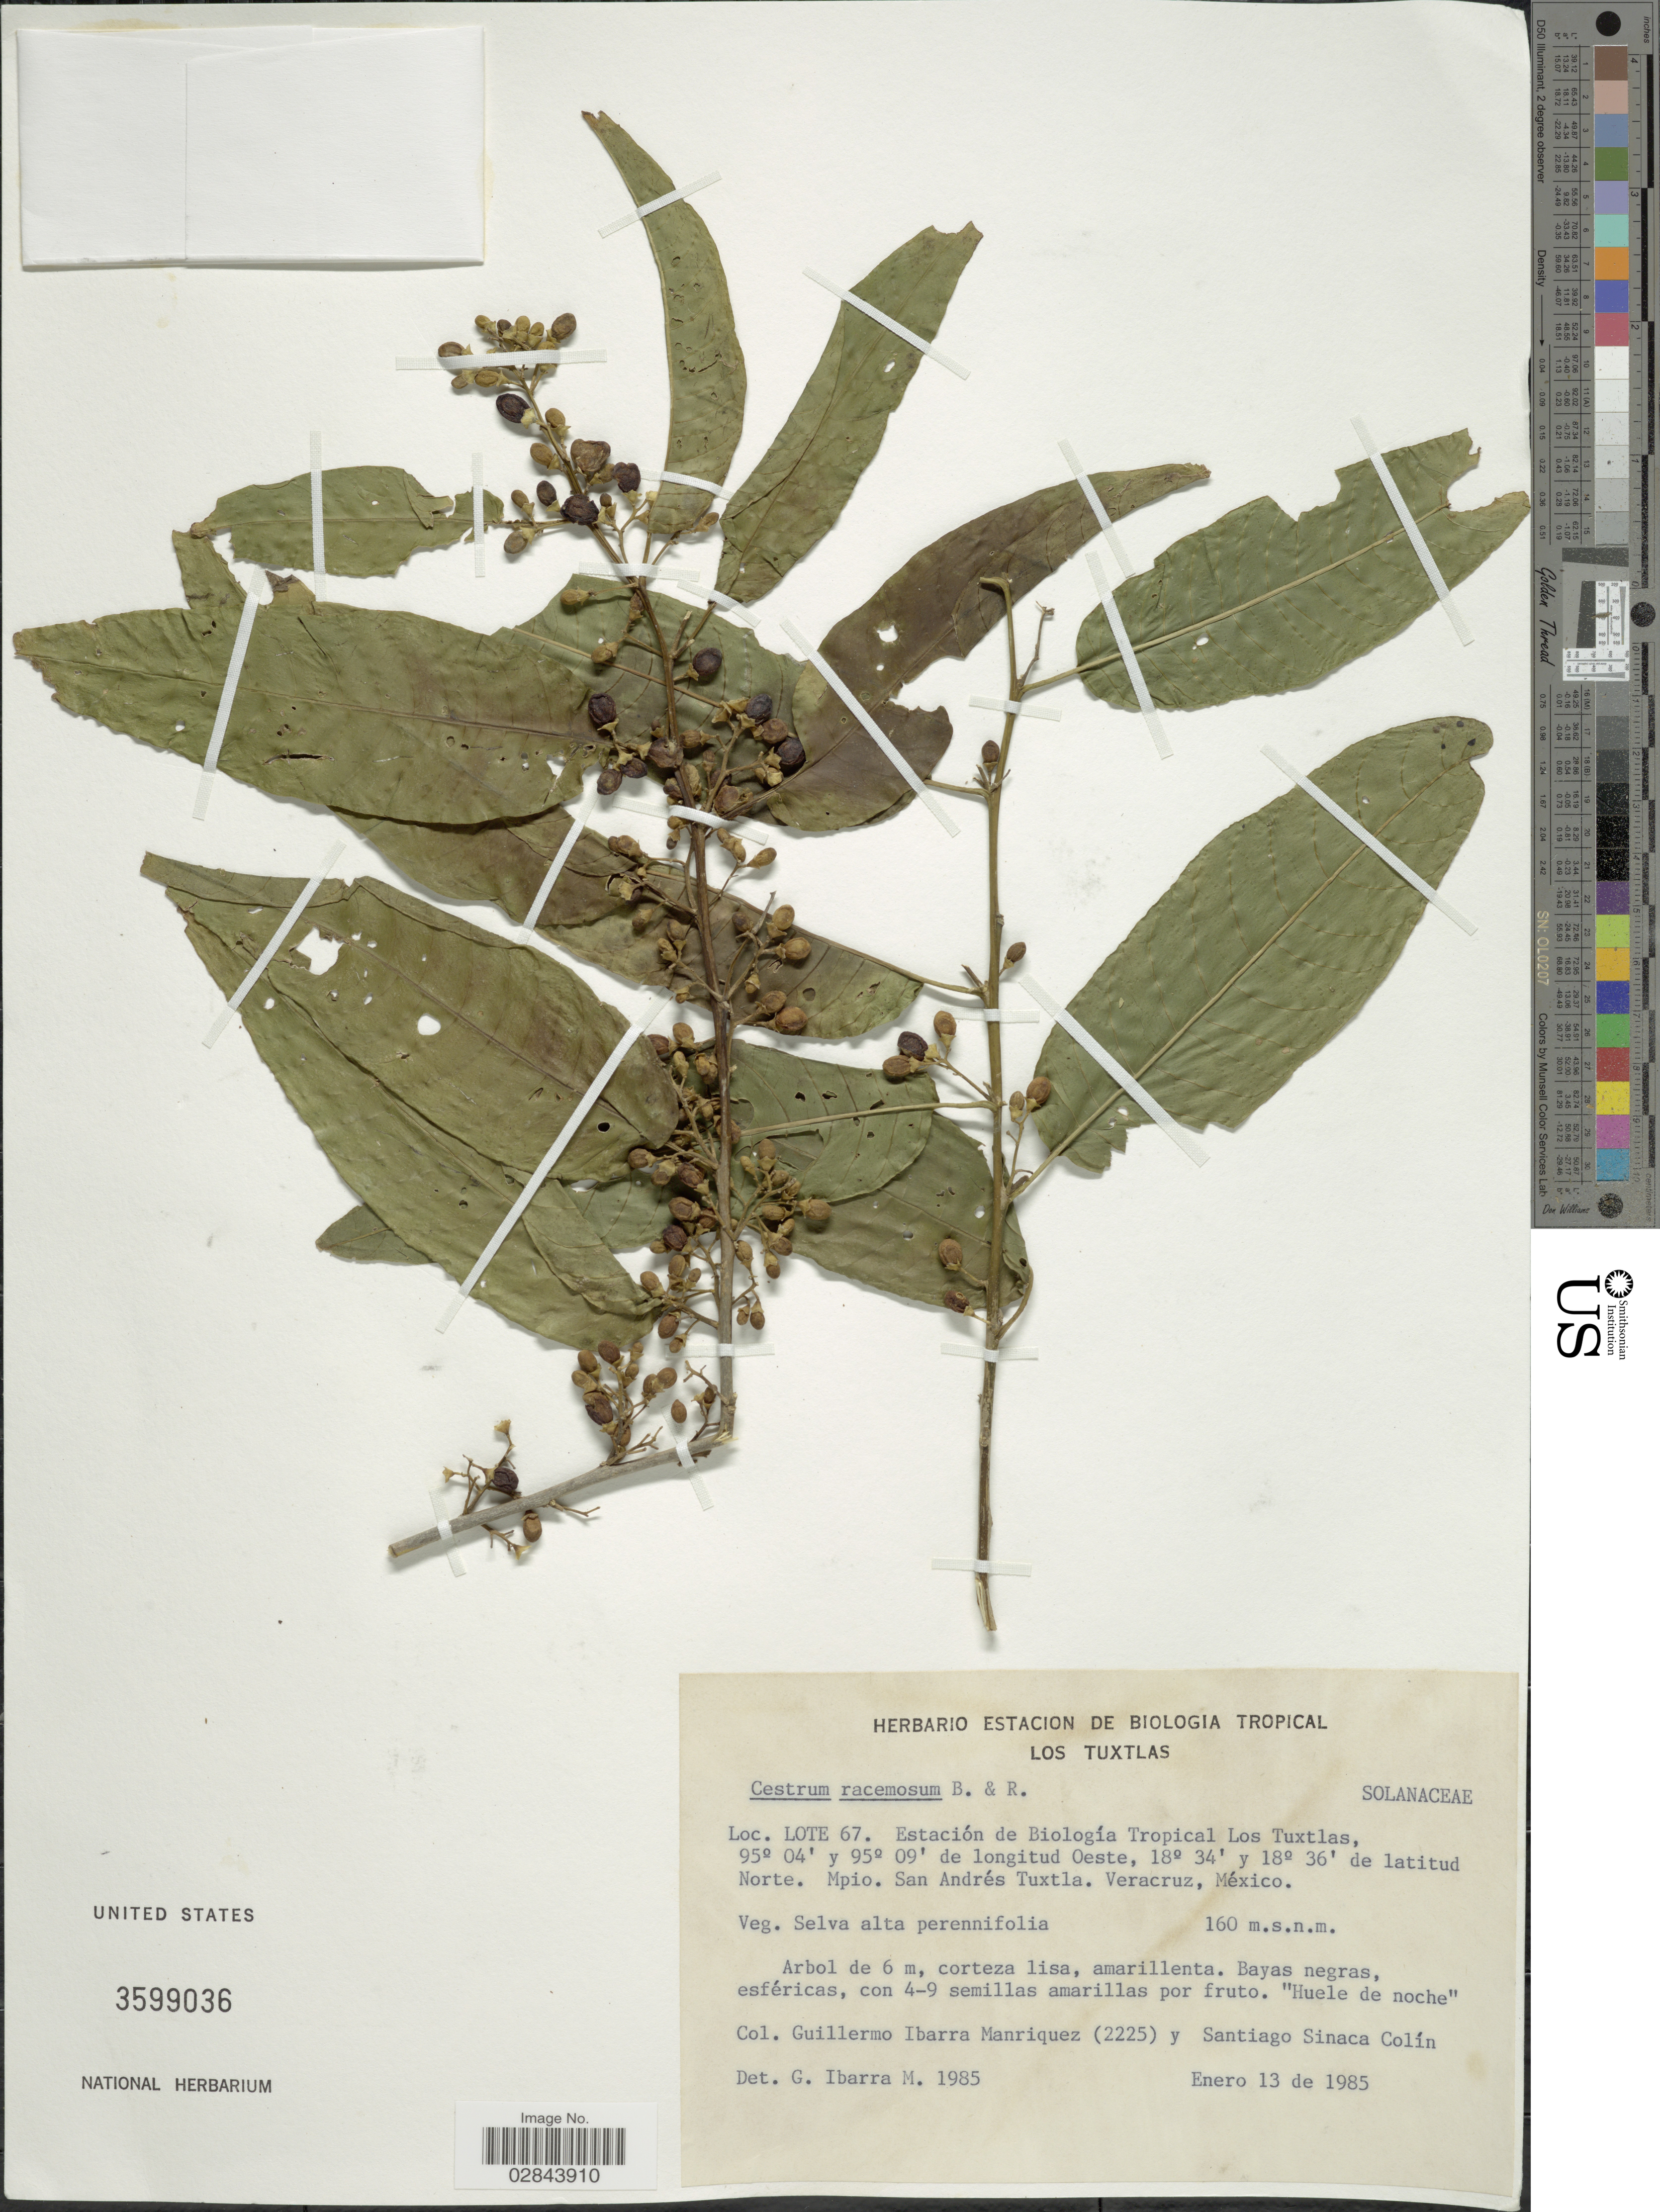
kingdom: Plantae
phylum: Tracheophyta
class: Magnoliopsida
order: Solanales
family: Solanaceae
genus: Cestrum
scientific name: Cestrum racemosum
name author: Ruiz & Pav.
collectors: G. Ibarra M. & S. Sinaca-Colin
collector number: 2225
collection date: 1985-01-13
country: Mexico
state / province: Veracruz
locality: LOTE 67. Estación de Biología Tropical Los Tuxtlas, Mpio. San Andrés Tuxtla. Veracruz.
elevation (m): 160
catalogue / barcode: US 3599036